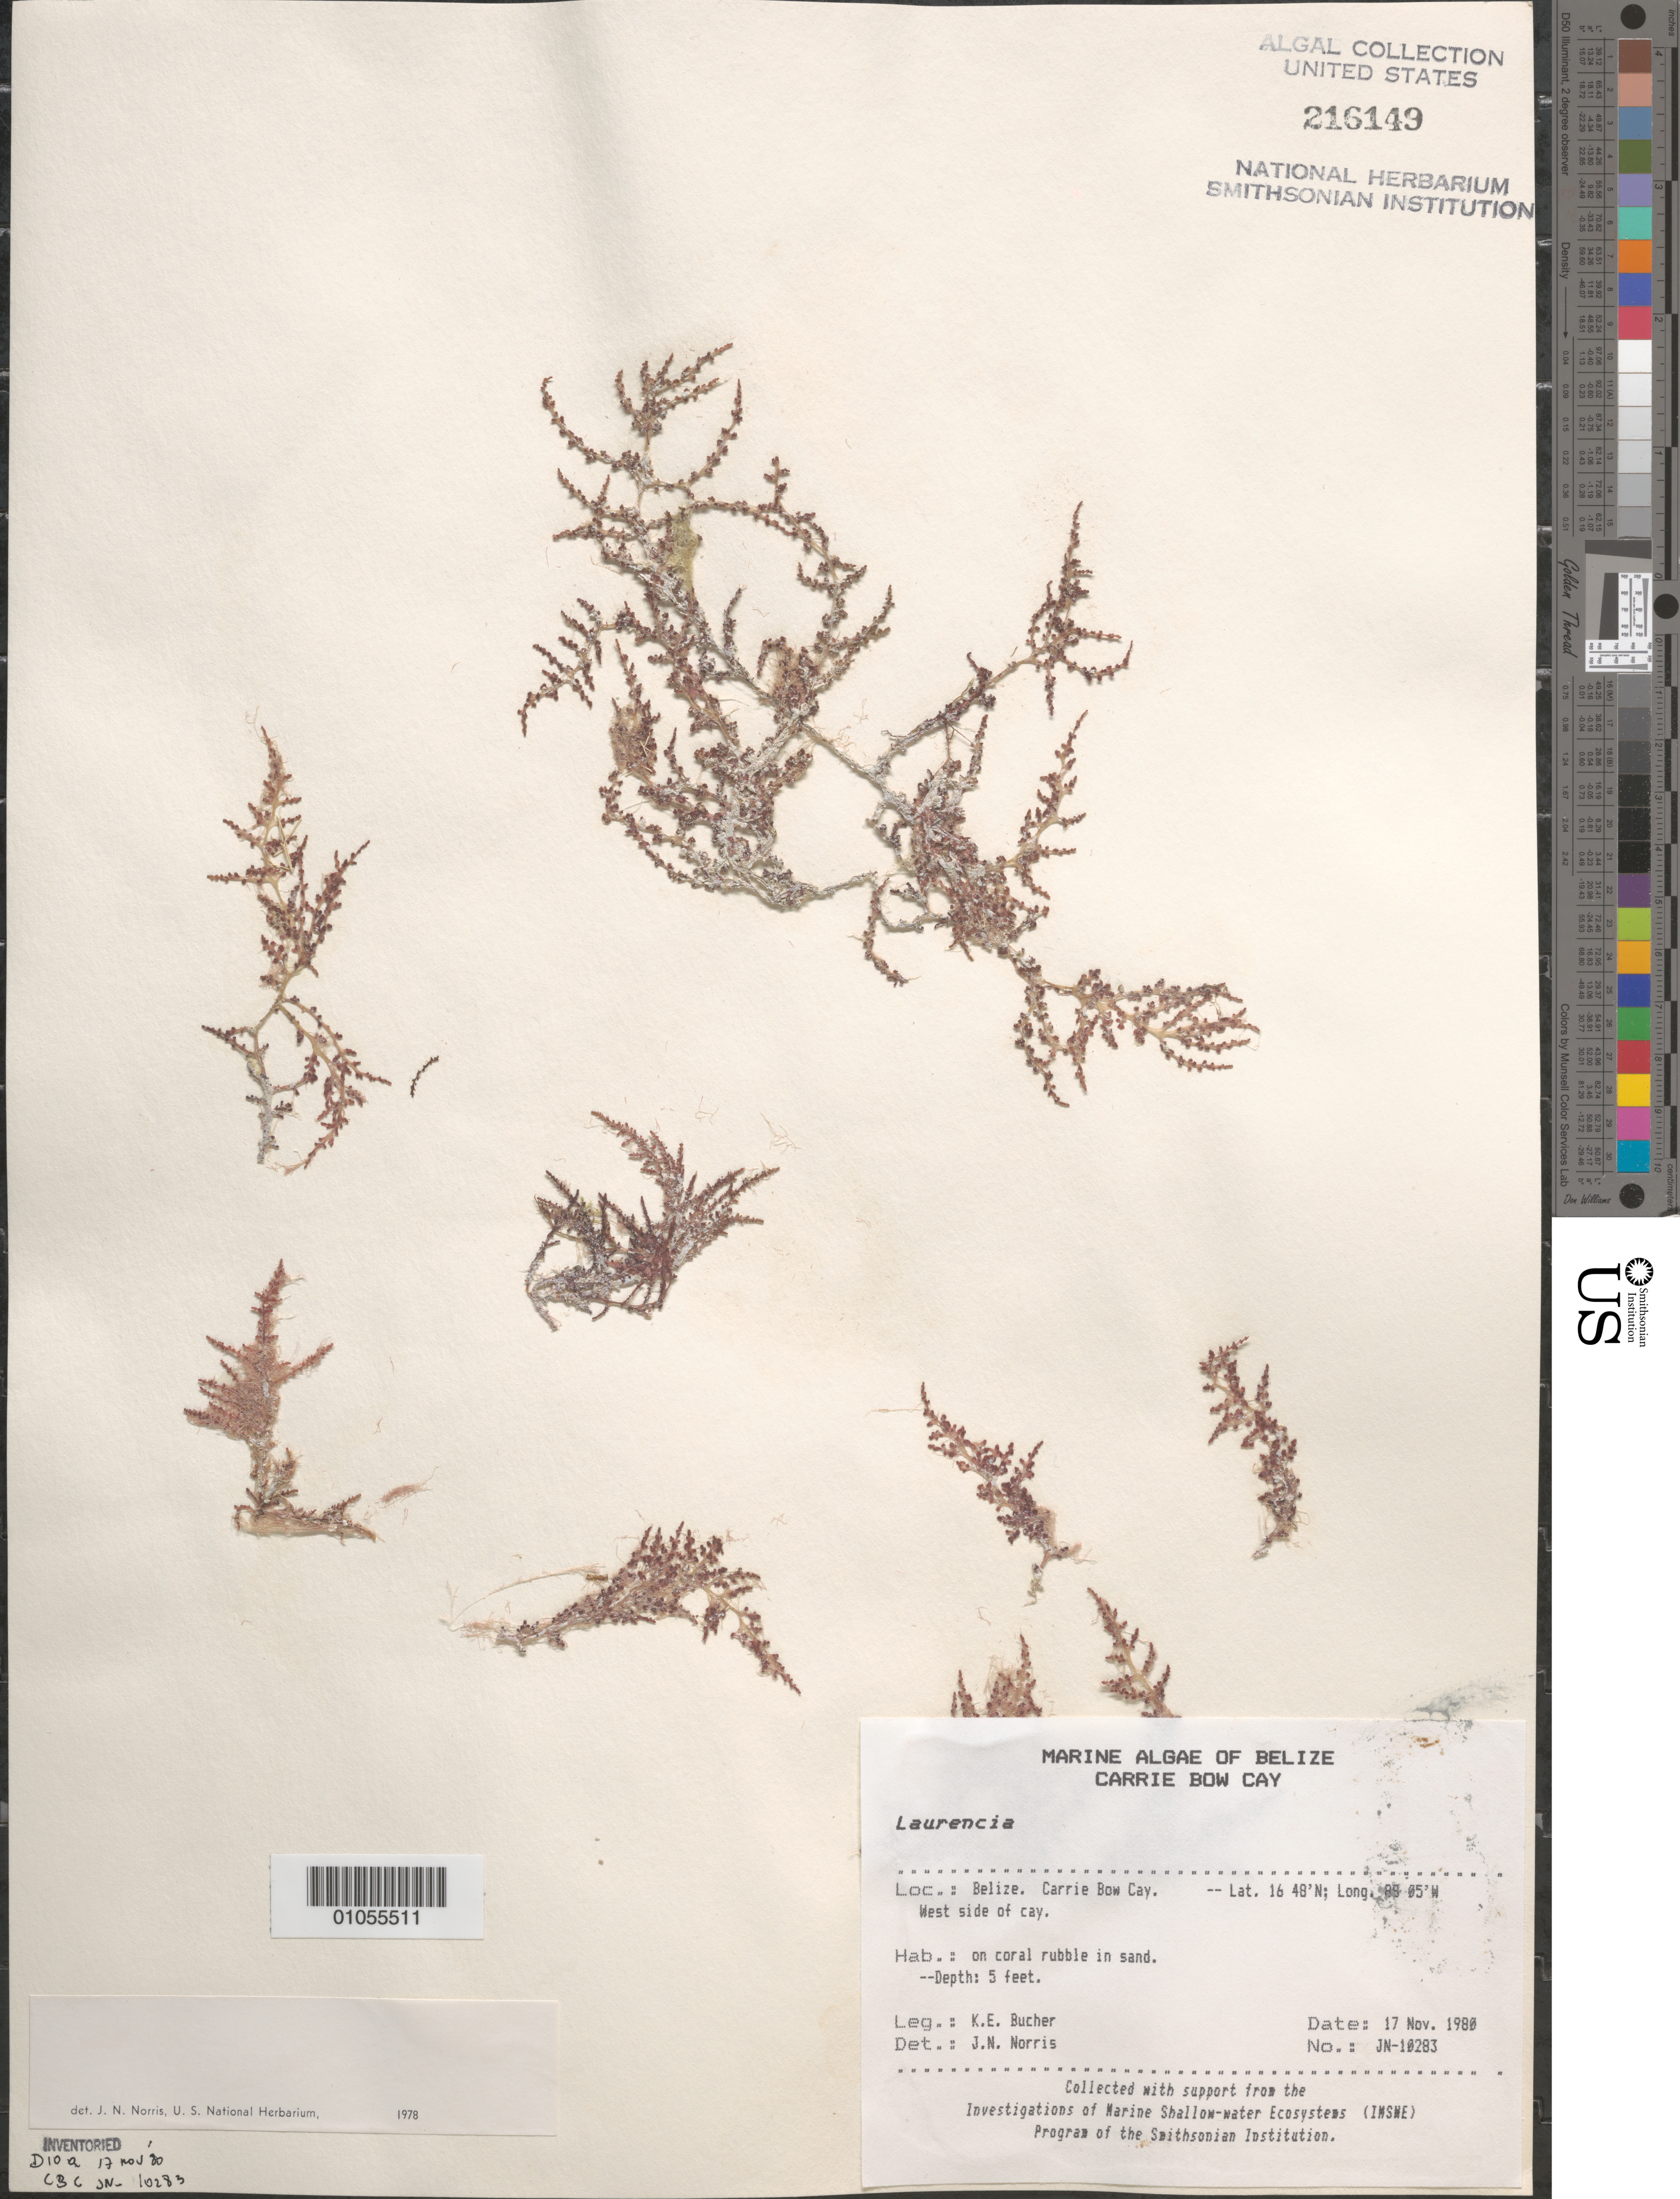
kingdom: Plantae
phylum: Rhodophyta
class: Florideophyceae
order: Ceramiales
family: Rhodomelaceae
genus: Laurencia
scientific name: Laurencia sp.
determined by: Norris, James N.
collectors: K. E. Bucher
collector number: JN-10283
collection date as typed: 17 Nov 1980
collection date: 1980-11-17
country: Belize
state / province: Stann Creek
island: Carrie Bow Cay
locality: West side of cay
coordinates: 16 48'N, 88 05'W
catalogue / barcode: US 216149